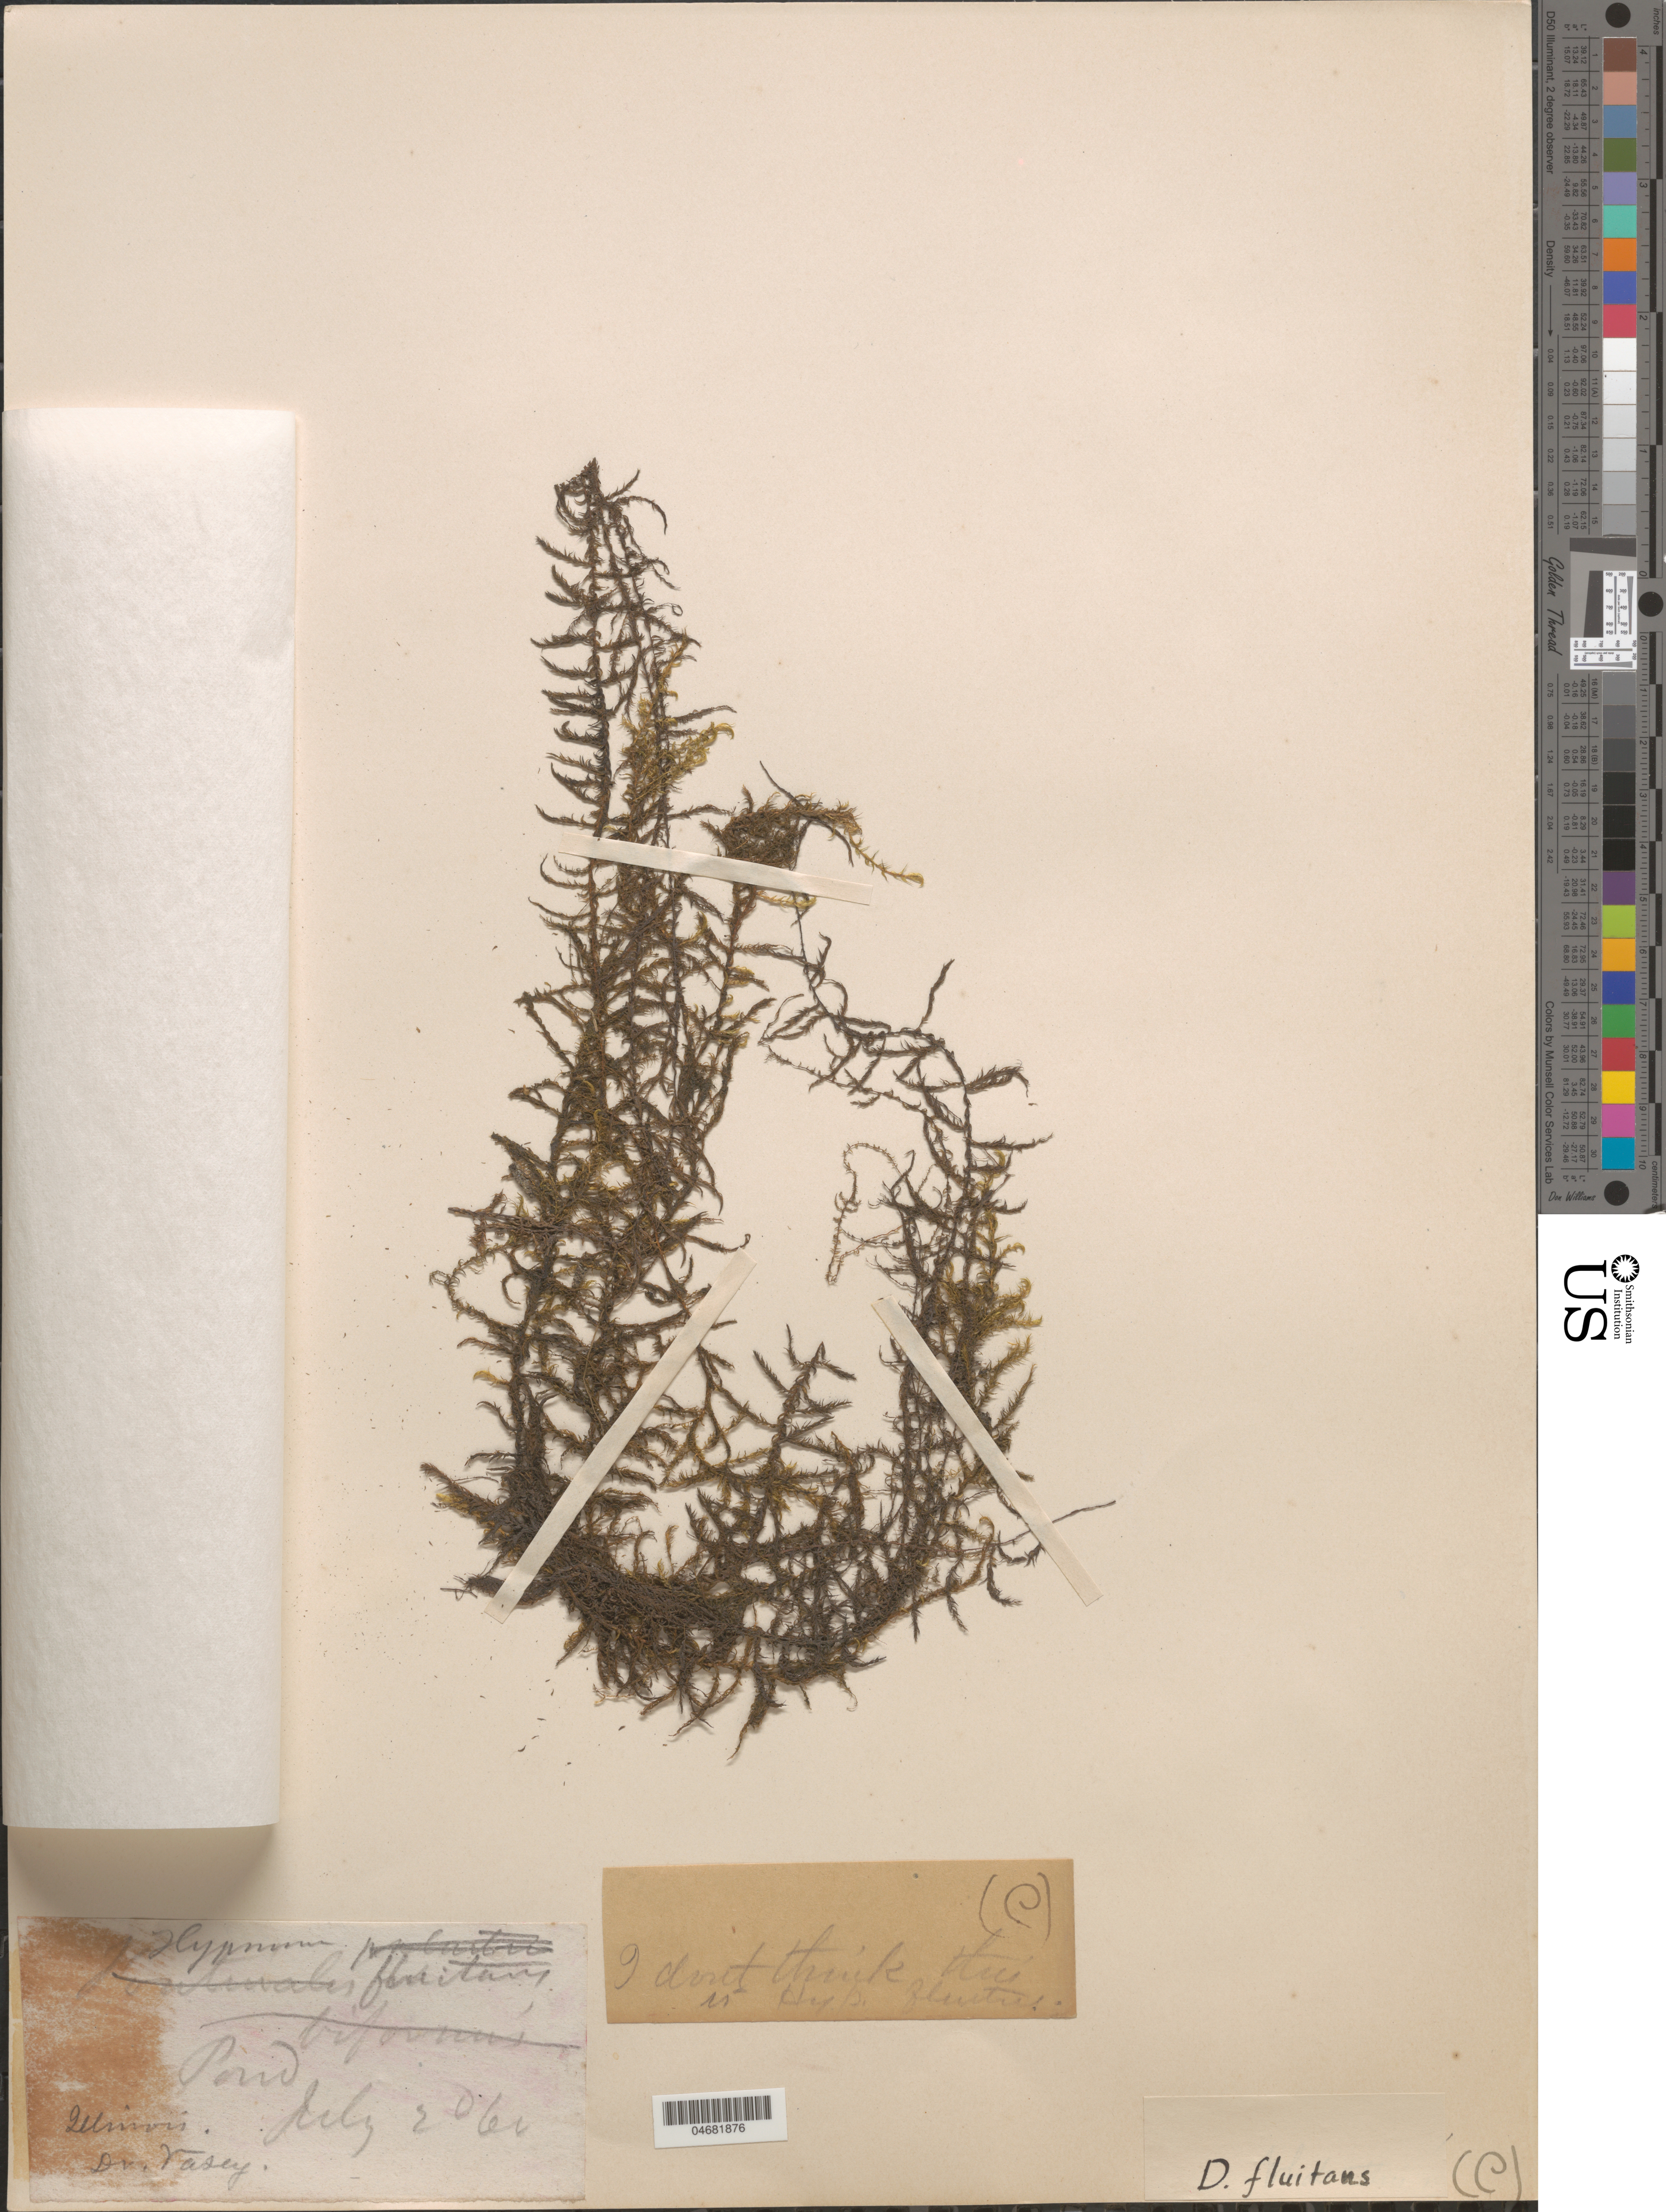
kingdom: Plantae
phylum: Bryophyta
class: Bryopsida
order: Hypnales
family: Hypnaceae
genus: Hypnum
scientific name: Hypnum fluitans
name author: Hedw.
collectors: Vasey, --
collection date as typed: Transcribed d/m/y: 20/7/61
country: United States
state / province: Illinois